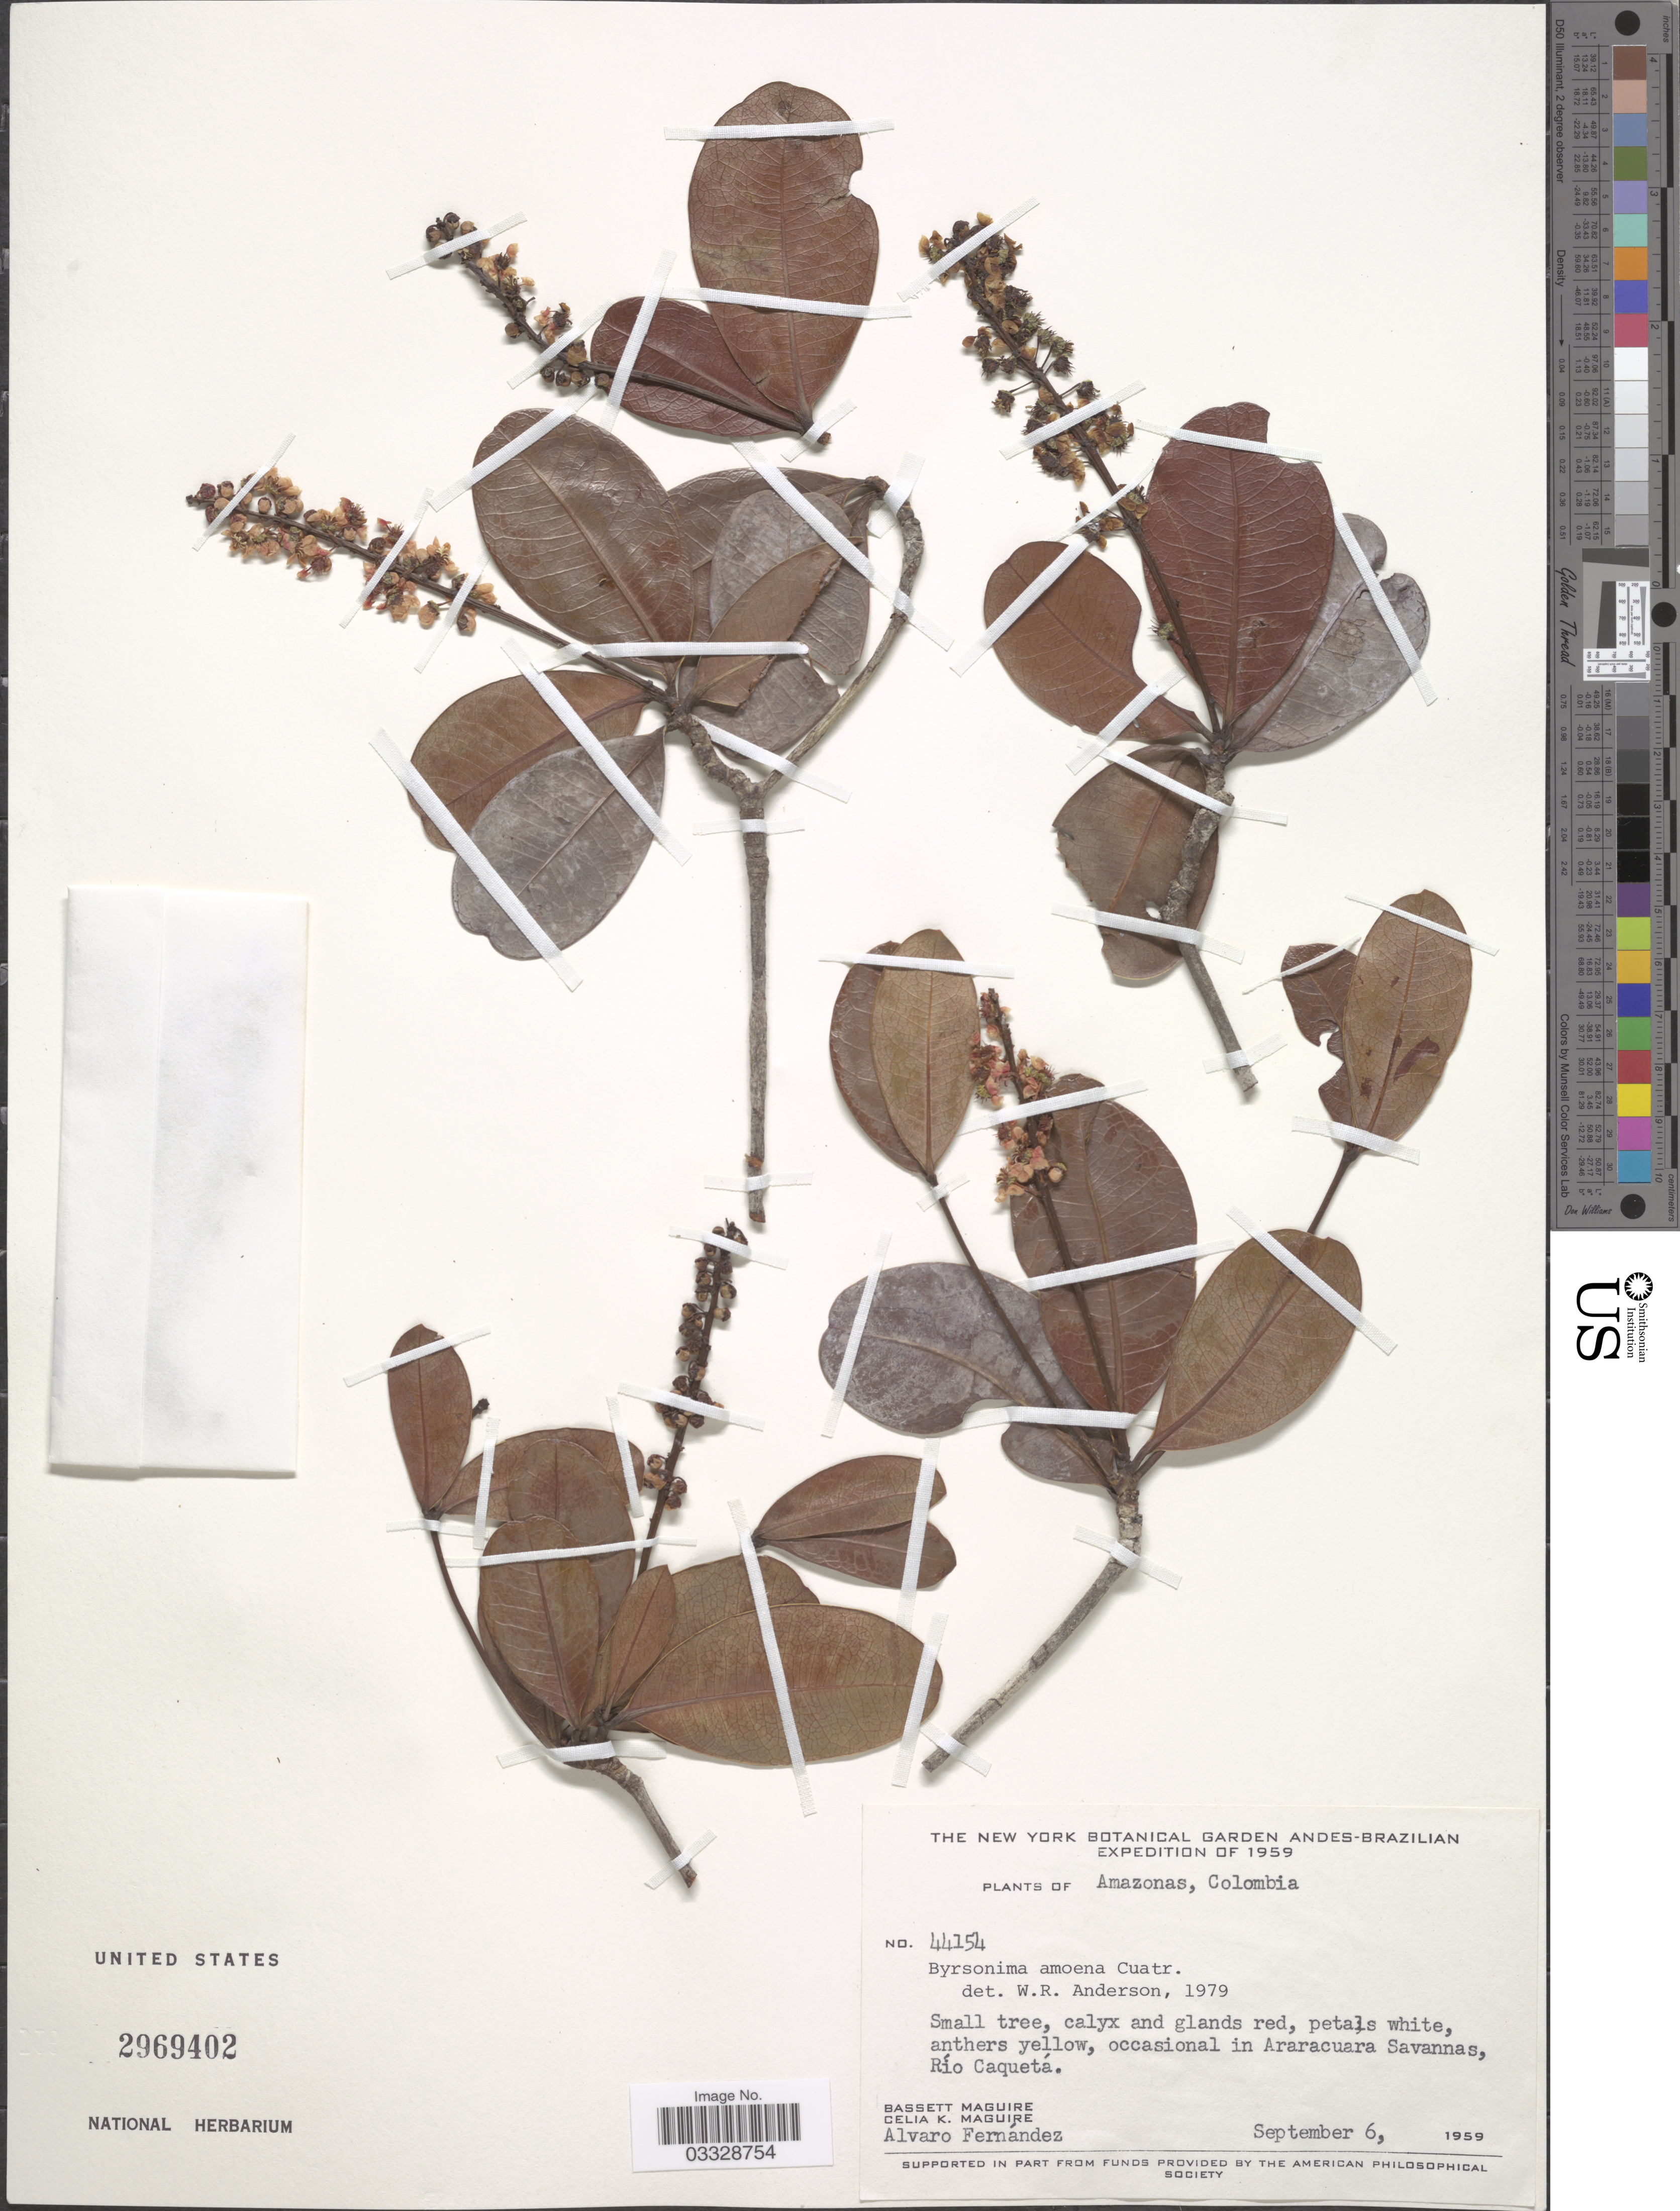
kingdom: Plantae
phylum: Tracheophyta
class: Magnoliopsida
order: Malpighiales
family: Malpighiaceae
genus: Byrsonima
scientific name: Byrsonima amoena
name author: Cuatrec.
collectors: B. Maguire, C. K. Maguire & A. Fernandez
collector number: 44154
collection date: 1959-09-06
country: Colombia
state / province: Amazônas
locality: Occasional in Araracuara Savannas, Río Caquetá.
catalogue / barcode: US 2969402